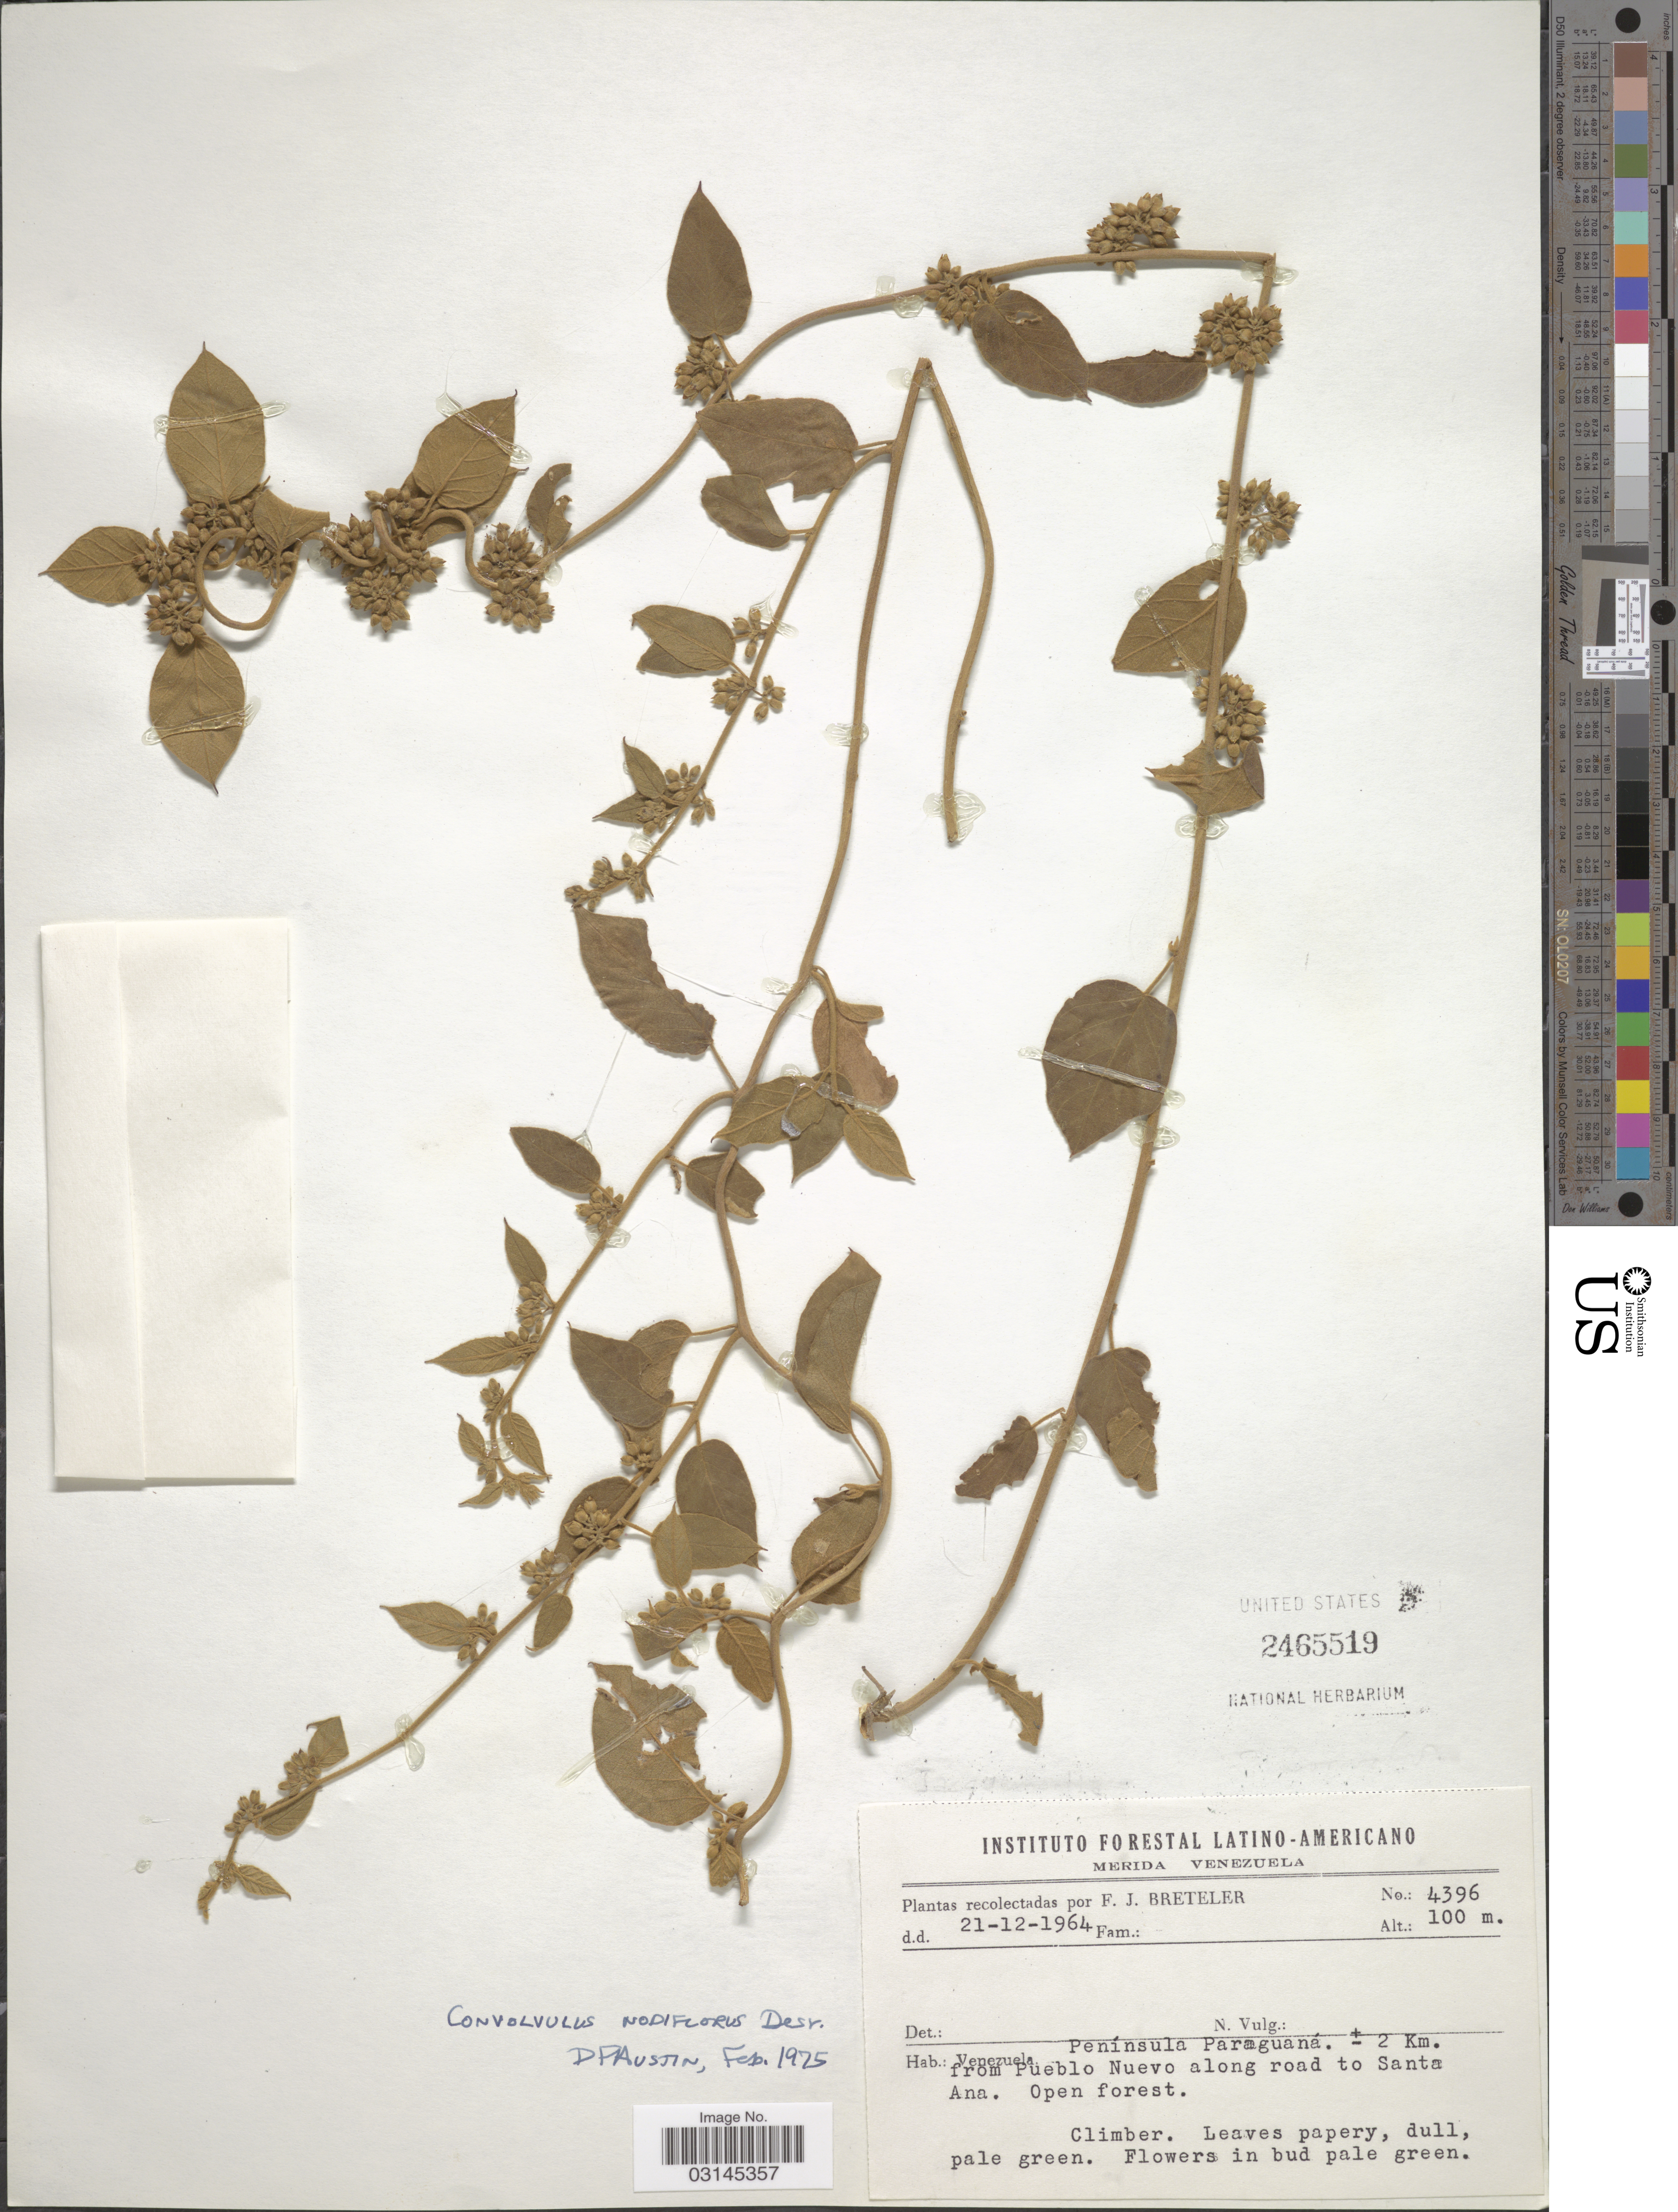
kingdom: Plantae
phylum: Tracheophyta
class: Magnoliopsida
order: Solanales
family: Convolvulaceae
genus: Convolvulus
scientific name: Convolvulus nodiflorus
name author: Desr.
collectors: F. J. Breteler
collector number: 4396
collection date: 1964-12-21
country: Venezuela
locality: Península Paraguaná. ± 2 Km. from Pueblo Nuevo along road to Santa Ana.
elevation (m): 100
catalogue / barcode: US 2465519